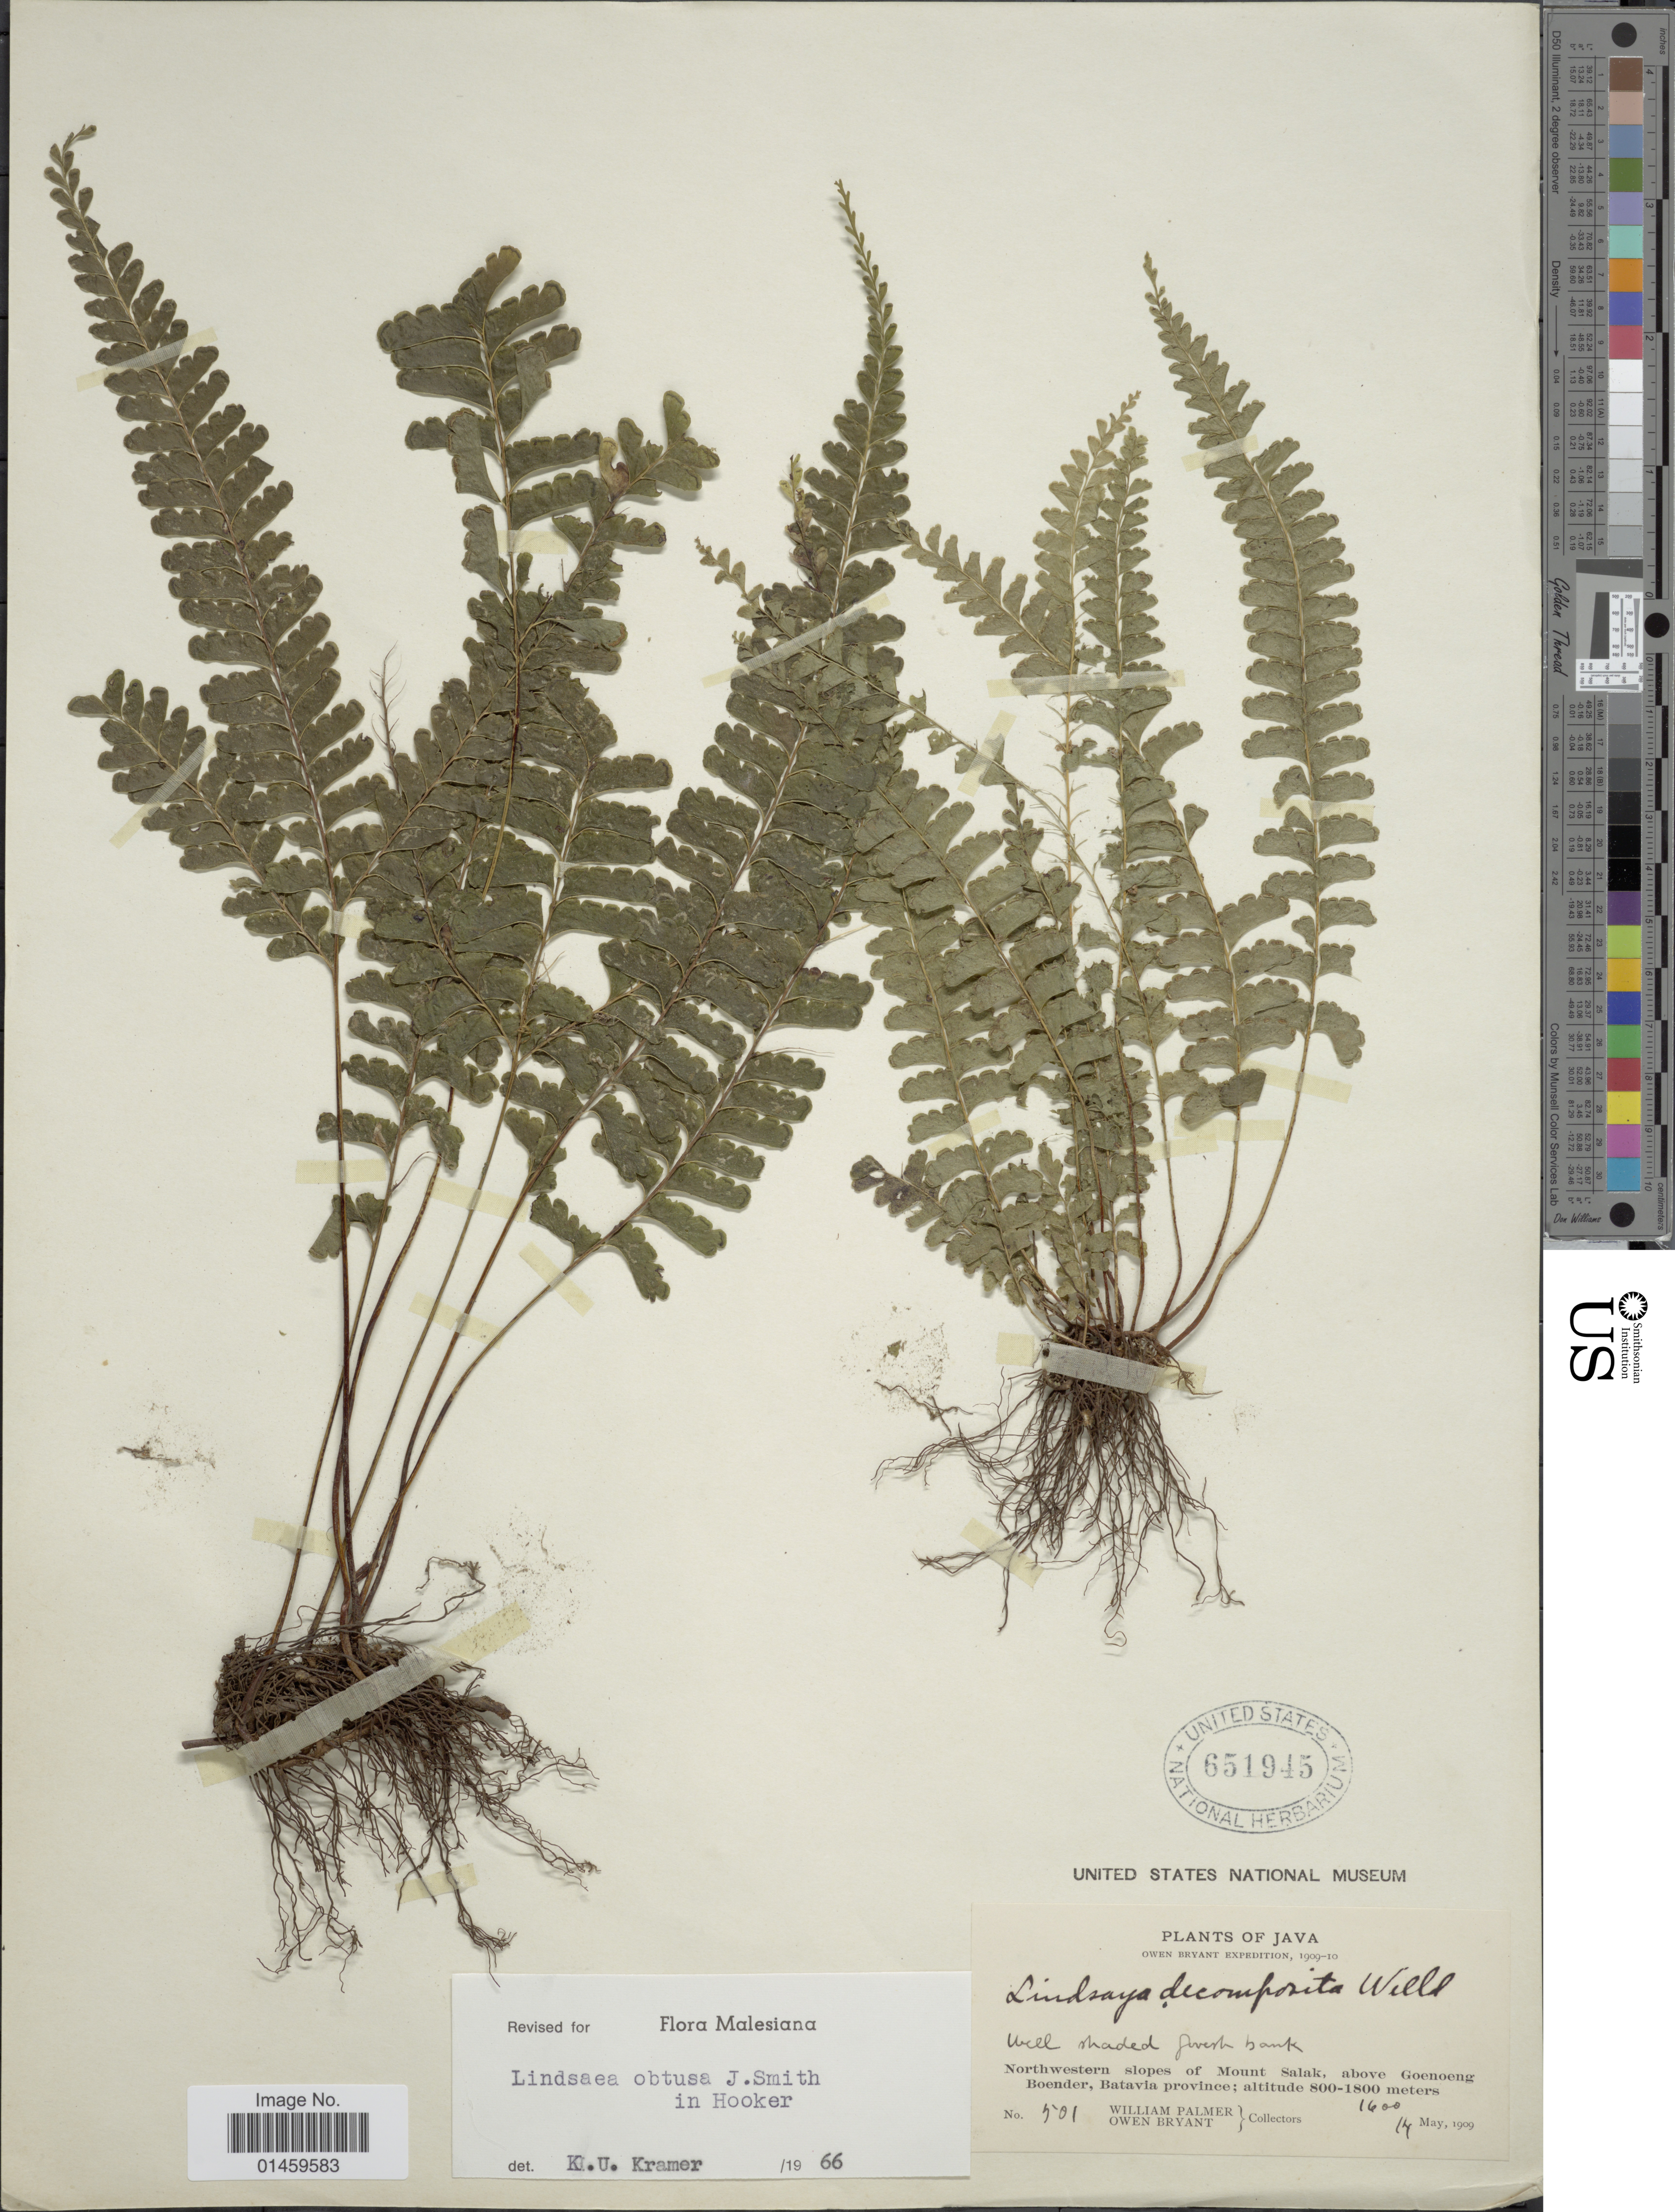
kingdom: Plantae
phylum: Tracheophyta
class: Polypodiopsida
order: Polypodiales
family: Lindsaeaceae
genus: Lindsaea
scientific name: Lindsaea obtusa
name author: J. Sm. ex Hook.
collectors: W. Palmer & O. Bryant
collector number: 501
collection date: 1909-05-14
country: Indonesia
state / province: Java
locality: Northwestern slopes of Mount Salak, above Goenoeng Boender, Batavia province.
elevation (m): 800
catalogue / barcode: US 651945